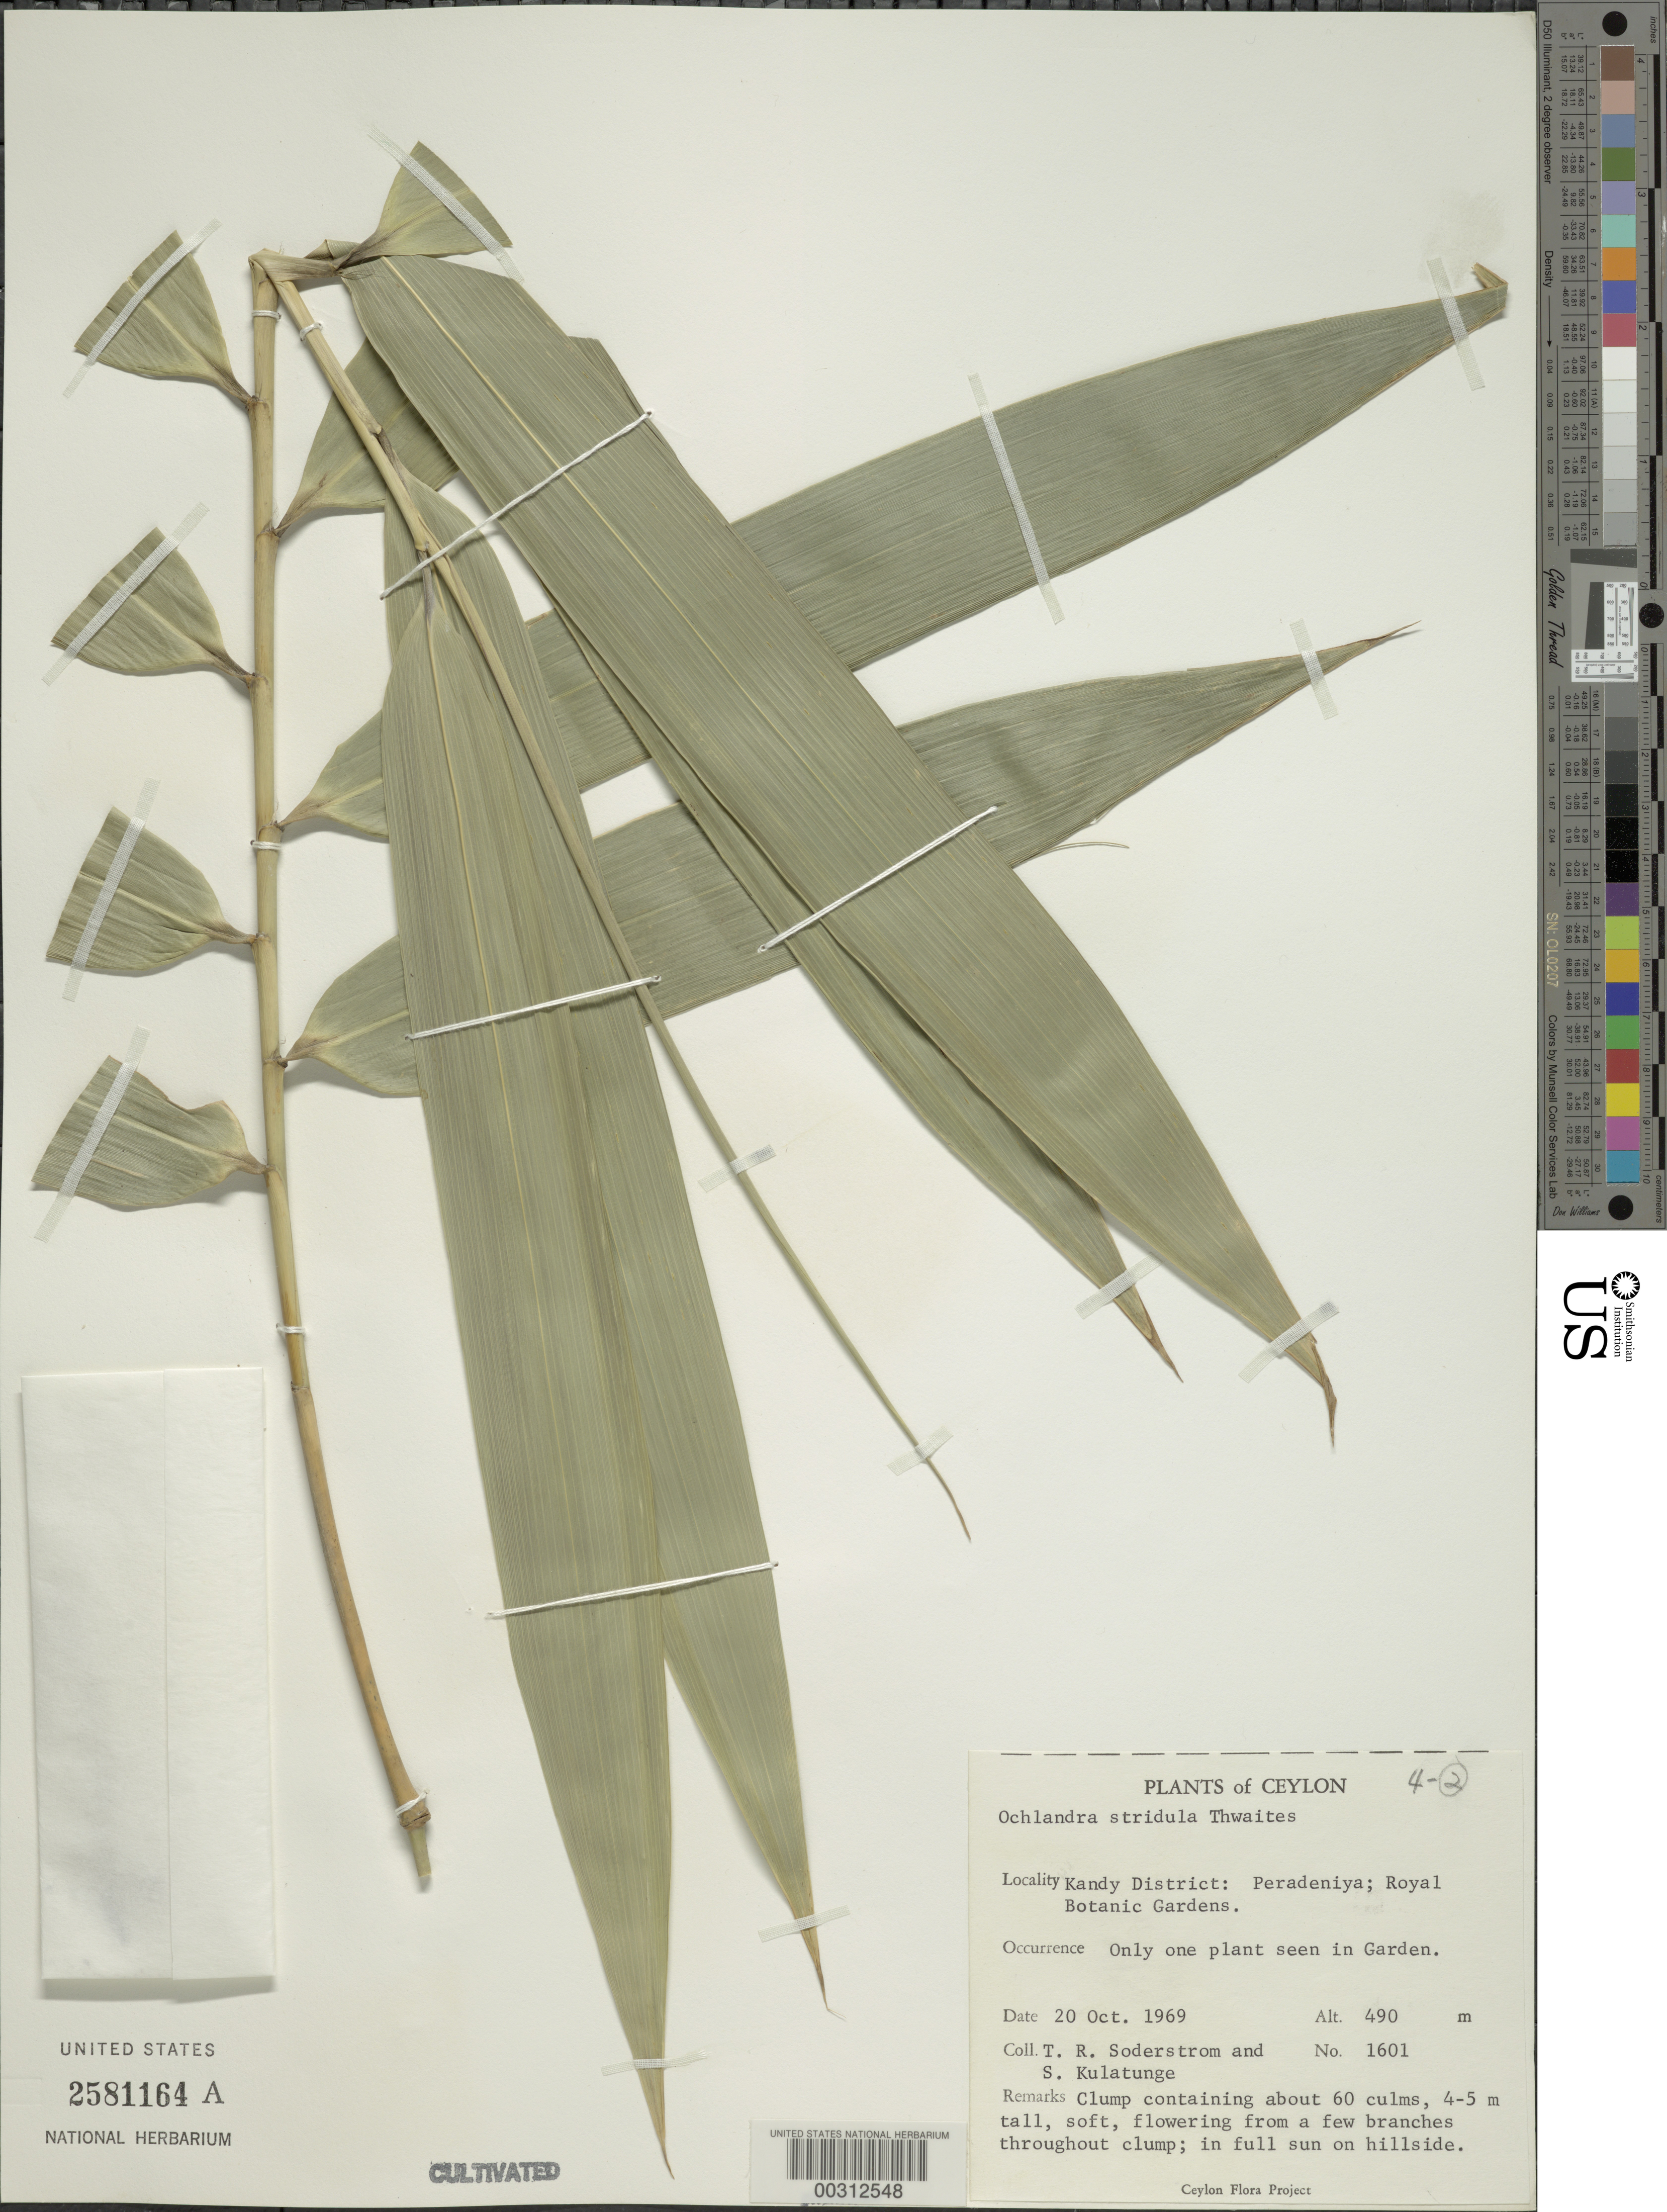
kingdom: Plantae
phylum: Tracheophyta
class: Liliopsida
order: Poales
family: Poaceae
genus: Ochlandra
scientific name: Ochlandra stridula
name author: Moon ex Thwaites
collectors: T. R. Soderstrom & S. Kulatunge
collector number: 1601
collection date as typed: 20 Oct 1969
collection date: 1969-10-20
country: Sri Lanka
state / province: Central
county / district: Kandy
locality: Peradeniya, botanic gardens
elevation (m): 490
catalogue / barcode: US 2581164A